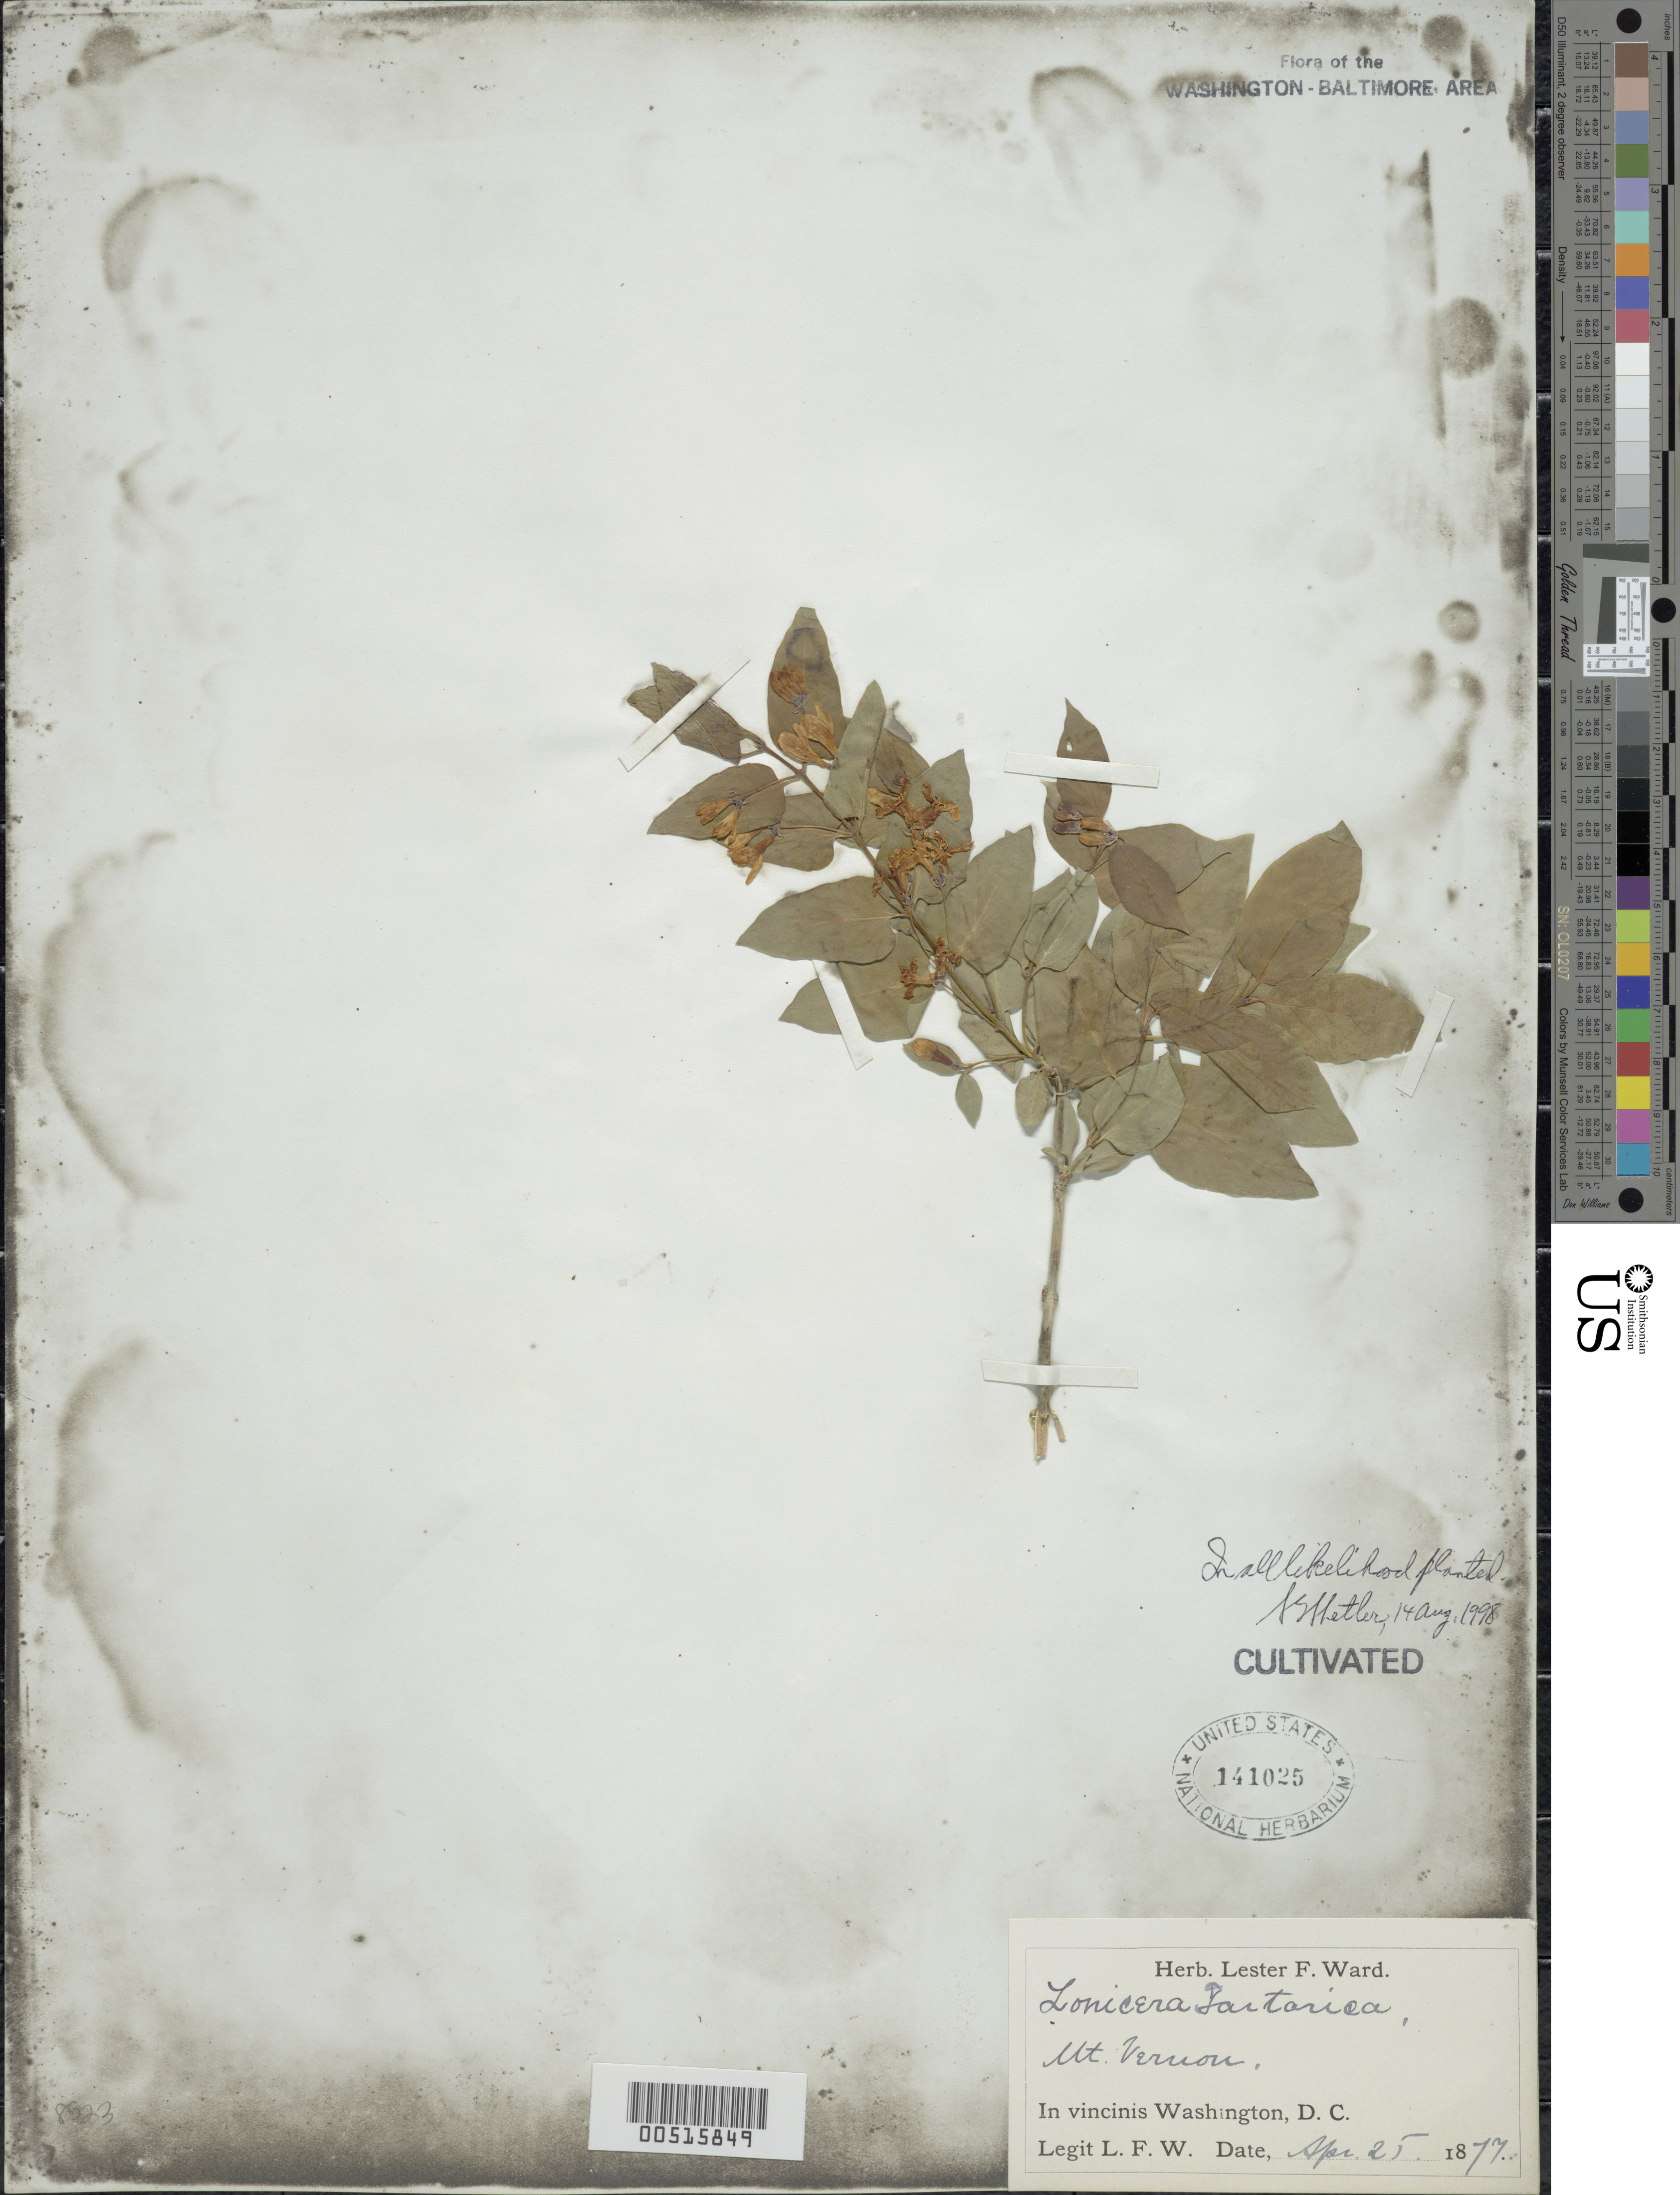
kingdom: Plantae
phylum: Tracheophyta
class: Magnoliopsida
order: Dipsacales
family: Caprifoliaceae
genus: Lonicera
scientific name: Lonicera tatarica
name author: L.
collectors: L. W. Ward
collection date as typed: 24 Apr 1877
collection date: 1877-04-24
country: United States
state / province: Virginia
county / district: Fairfax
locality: Mount Vernon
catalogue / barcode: US 141025